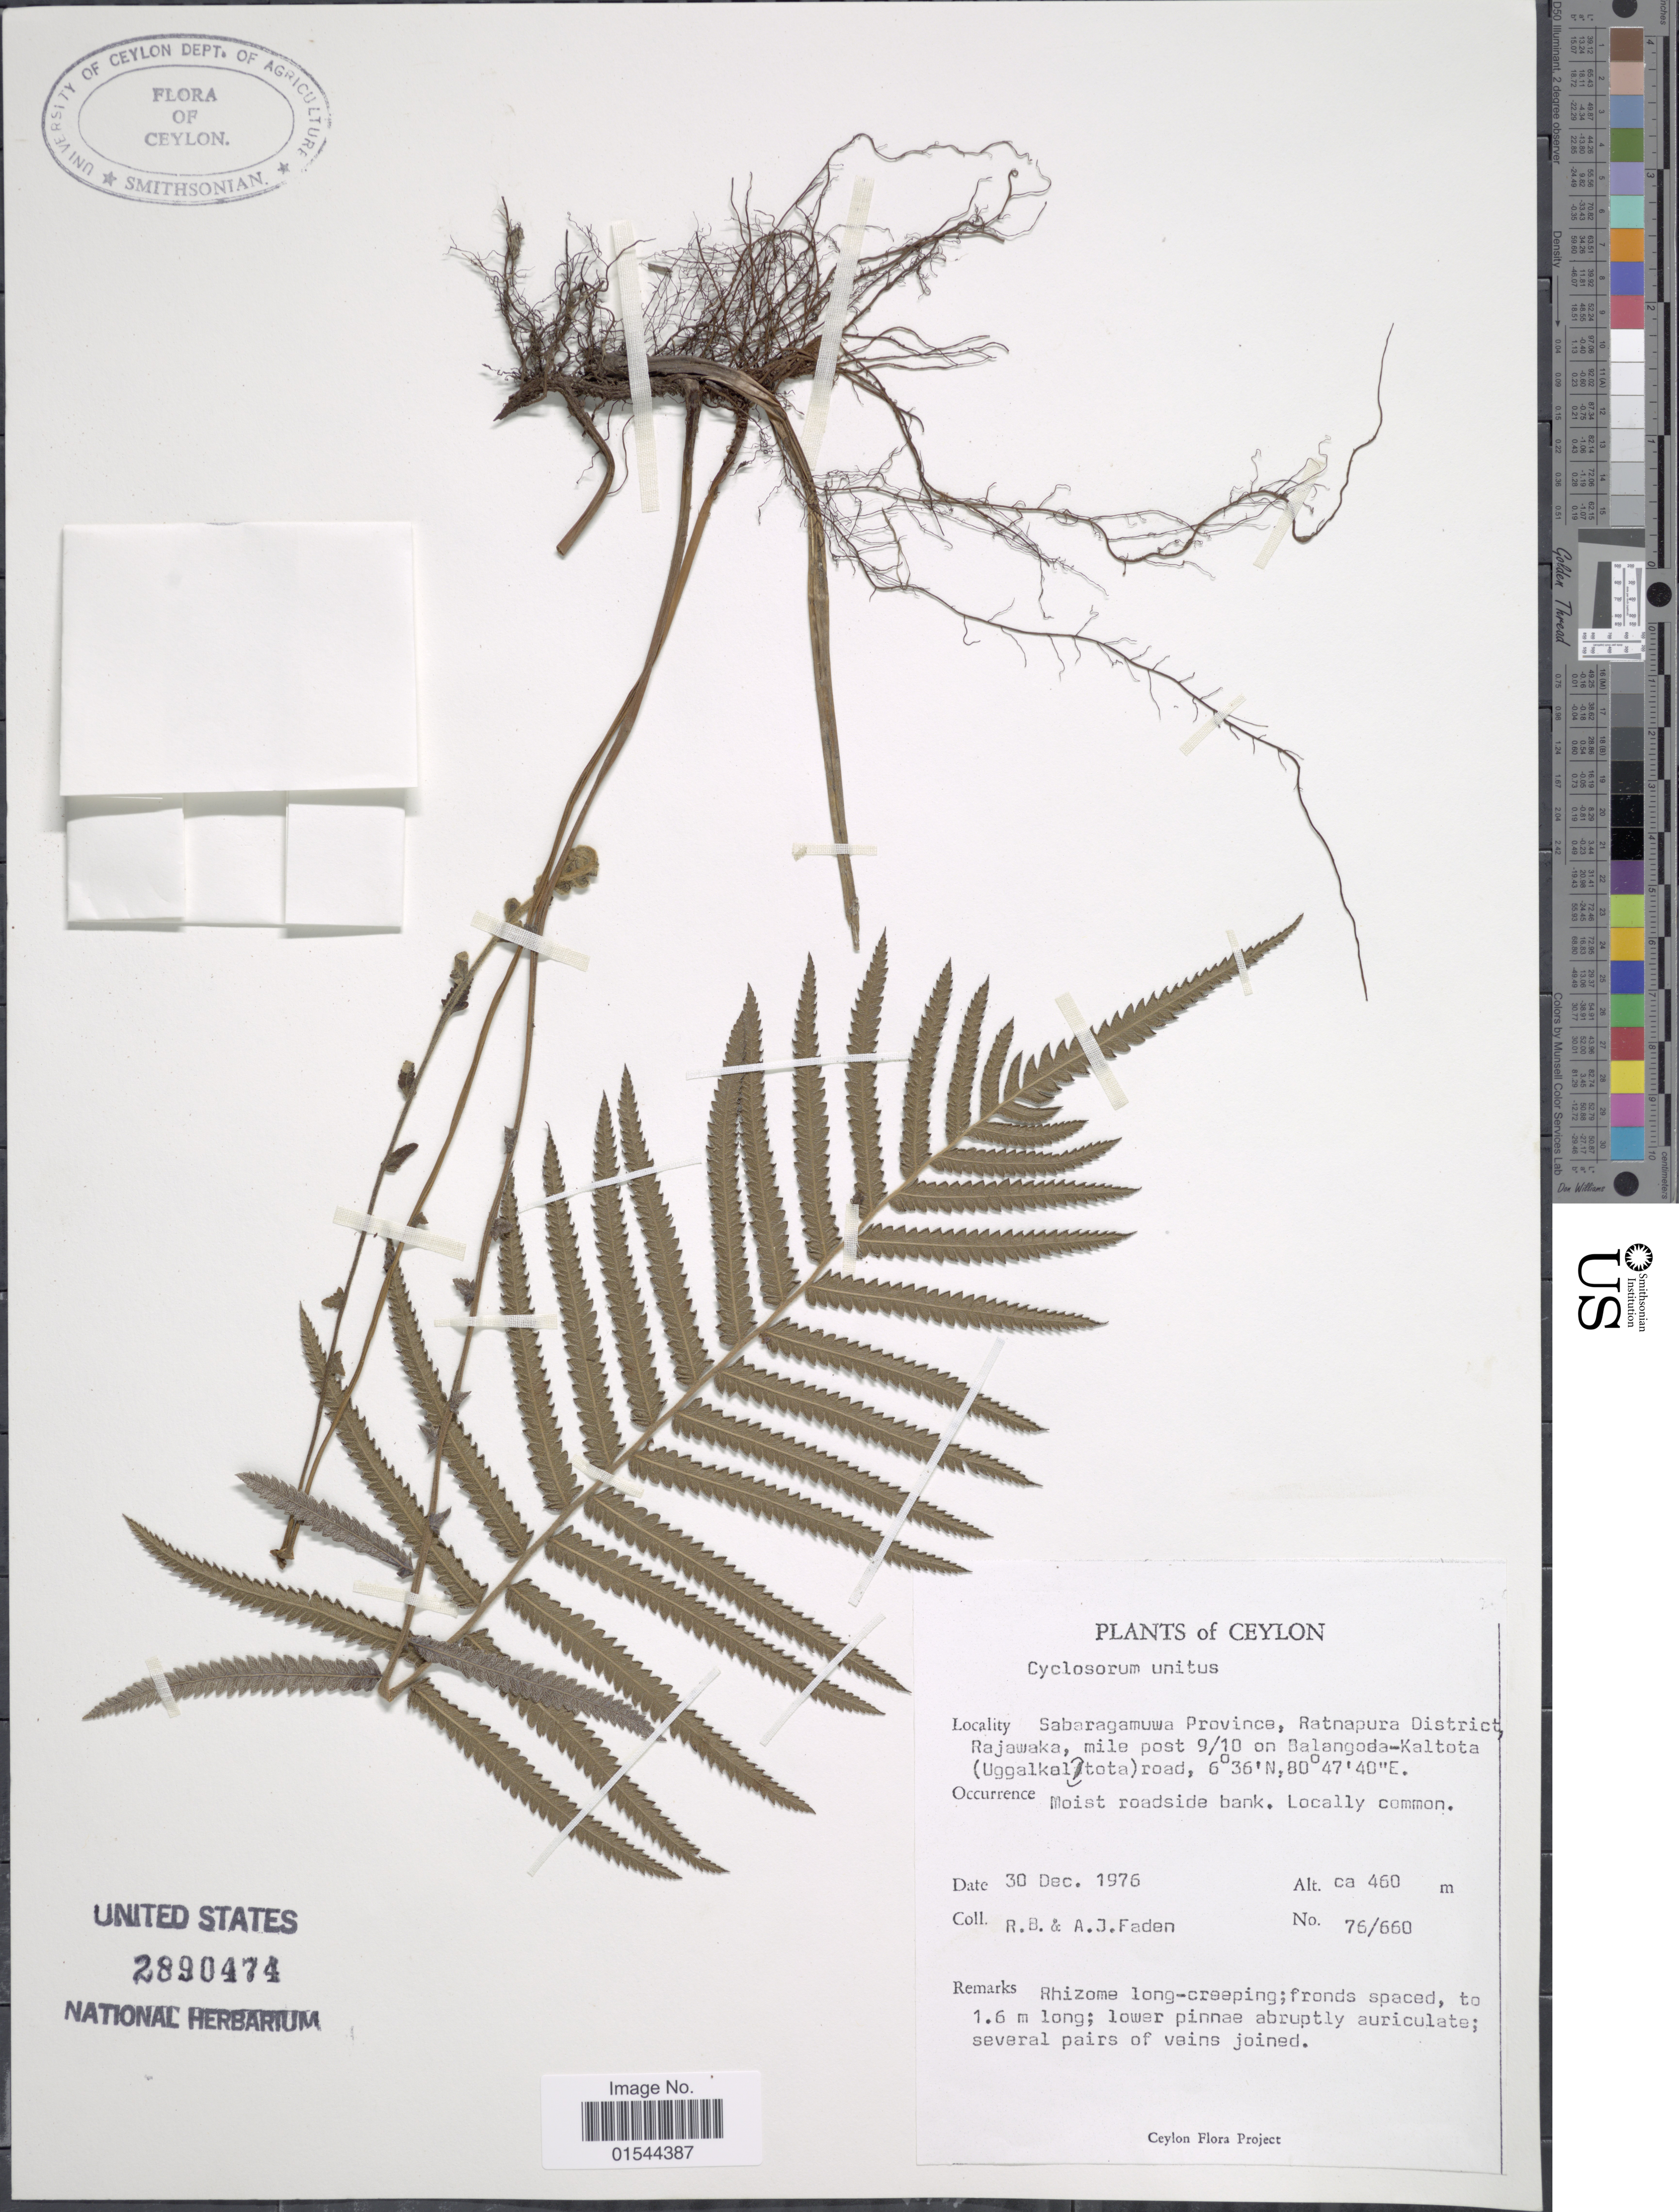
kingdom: Plantae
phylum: Tracheophyta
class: Polypodiopsida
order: Polypodiales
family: Thelypteridaceae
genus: Pneumatopteris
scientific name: Pneumatopteris unita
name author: (Kunze) Holttum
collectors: R. B. Faden & A. J. Faden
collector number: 76/660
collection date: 1976-12-30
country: Sri Lanka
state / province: Sabaragamuwa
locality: Ceylon, Sabaragamuwa Province, Ratnapura District, Rajawaka, mile post 9/10 on Balangoda-Kaltota (Uggalkaltota) road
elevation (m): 460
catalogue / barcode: US 2890474